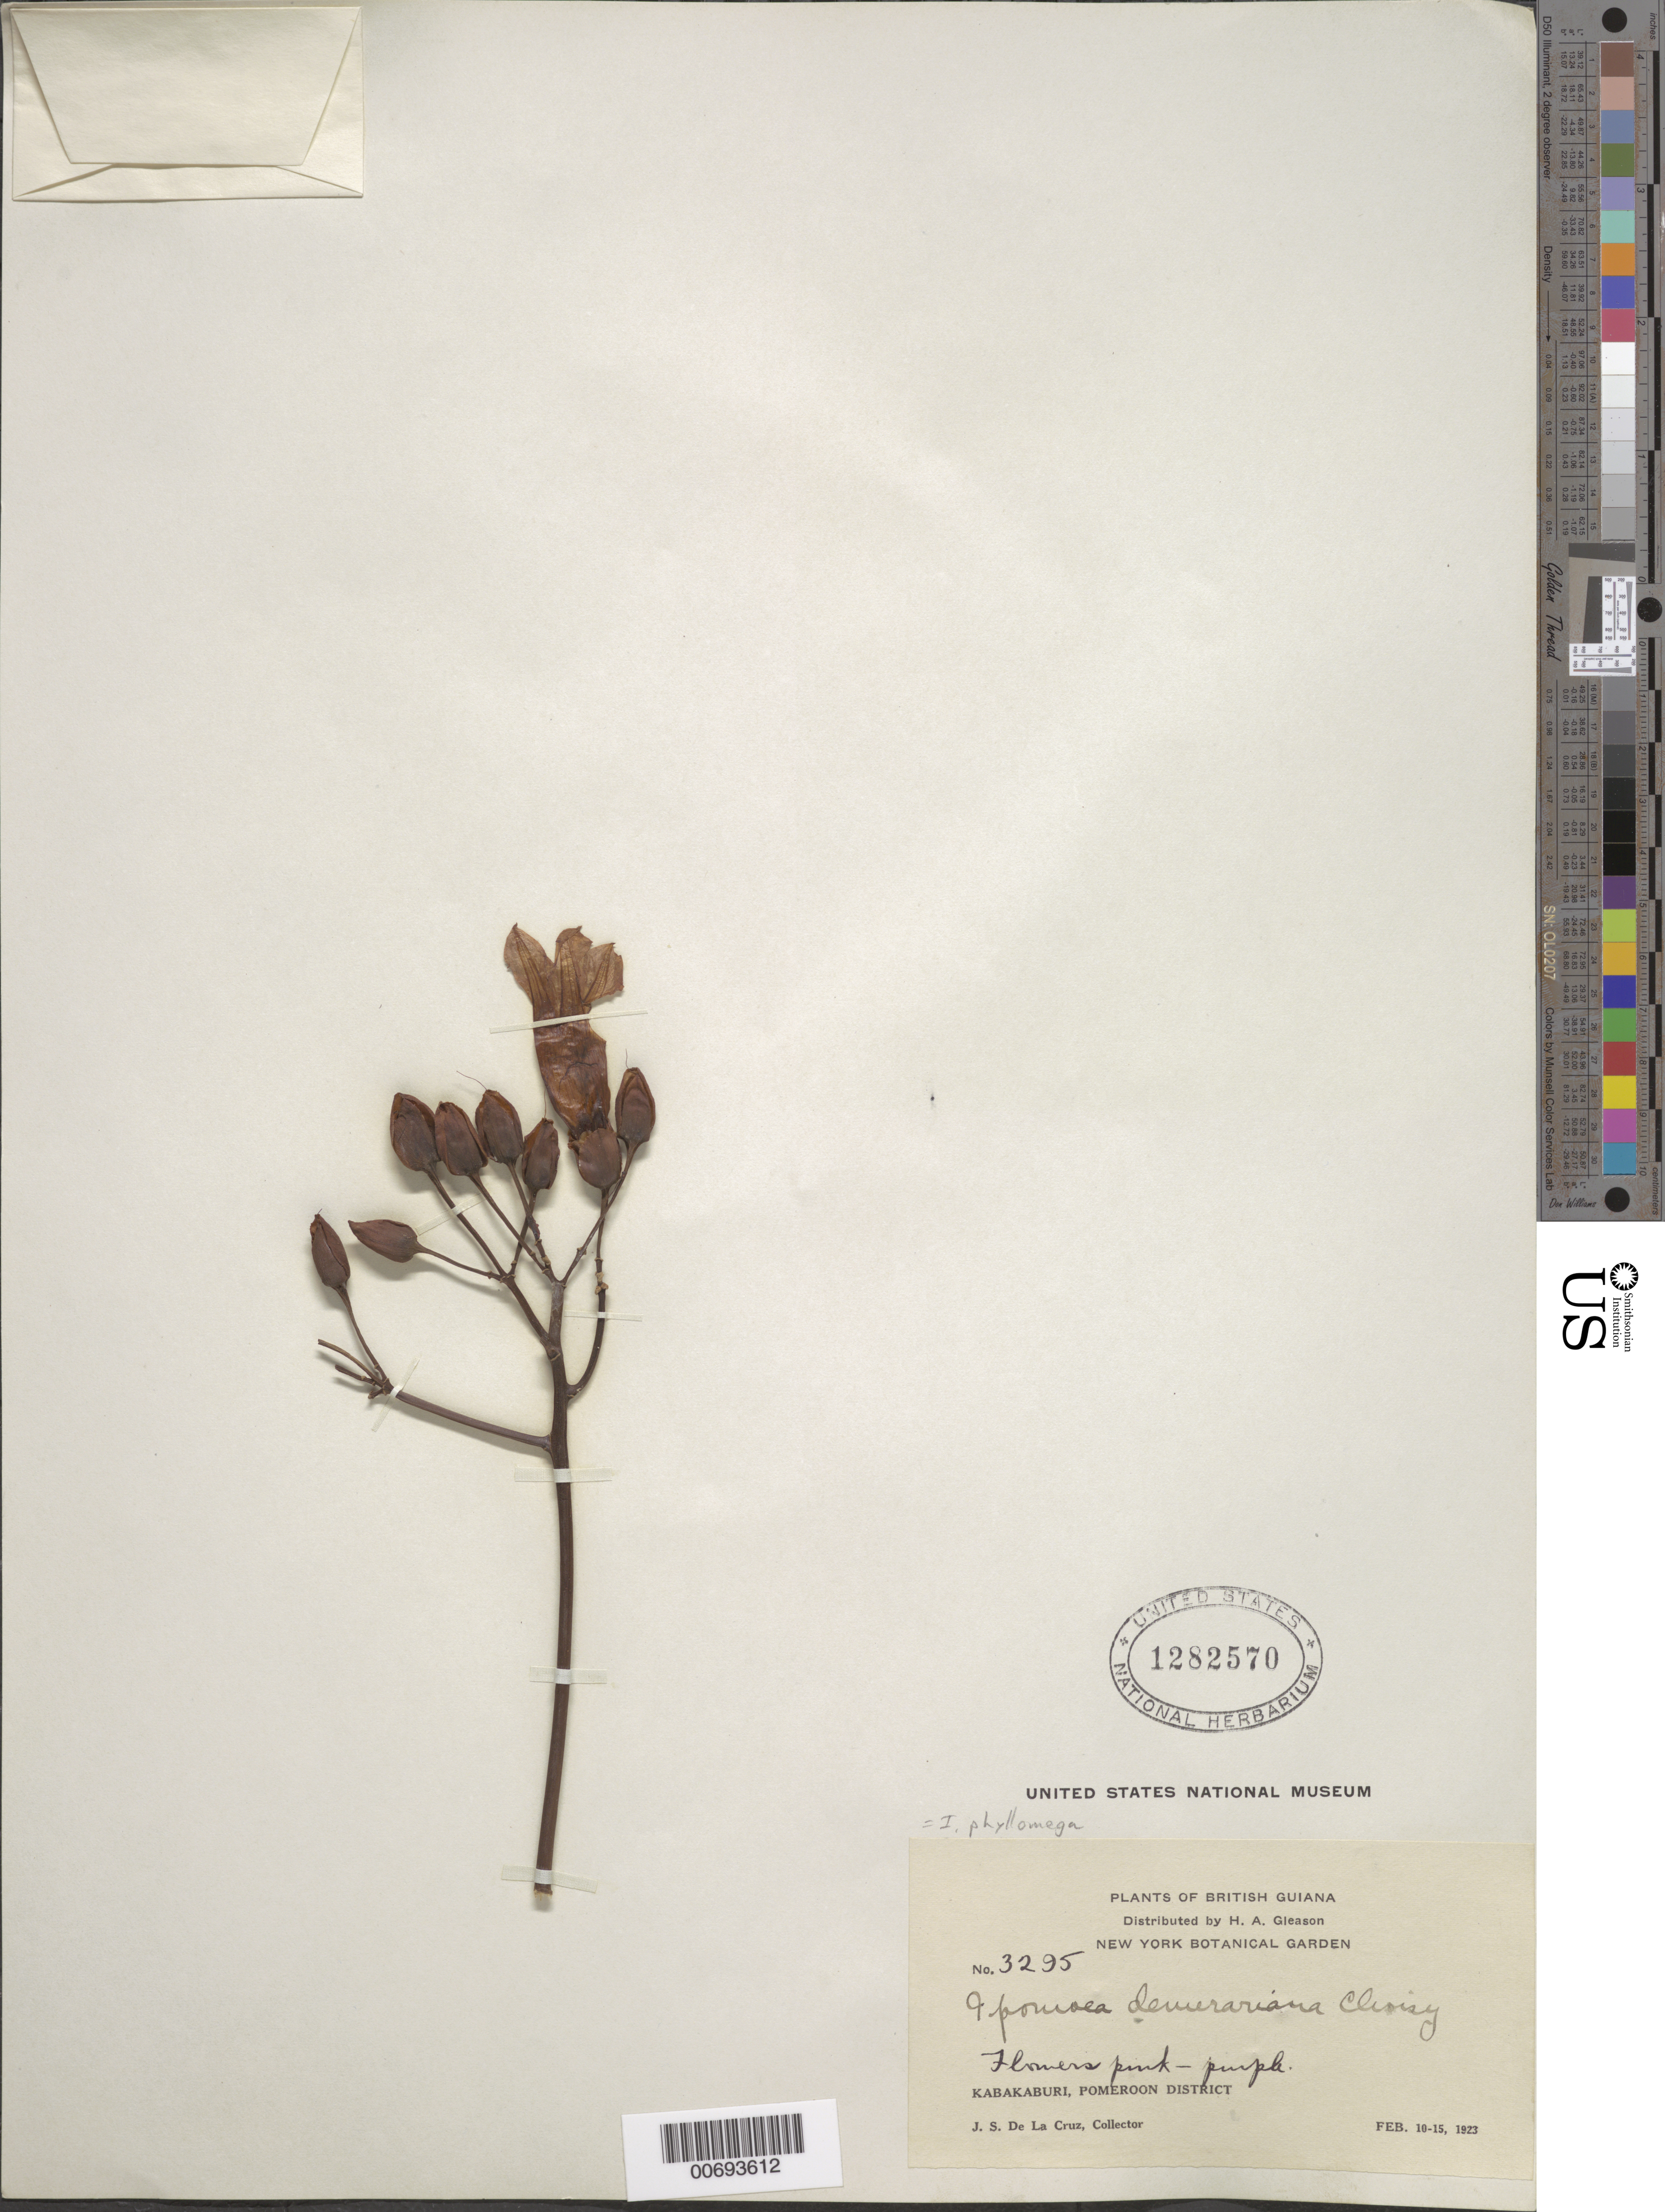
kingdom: Plantae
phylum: Tracheophyta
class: Magnoliopsida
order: Solanales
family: Convolvulaceae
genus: Ipomoea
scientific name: Ipomoea philomega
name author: (Vell.) House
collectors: J. S. de la Cruz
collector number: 3295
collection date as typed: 10-Feb-23 to 15-Feb-23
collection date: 1923-02-10/1923-02-15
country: Guyana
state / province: Pomeroon-Supenaam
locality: Kabakaburi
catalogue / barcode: US 1282570